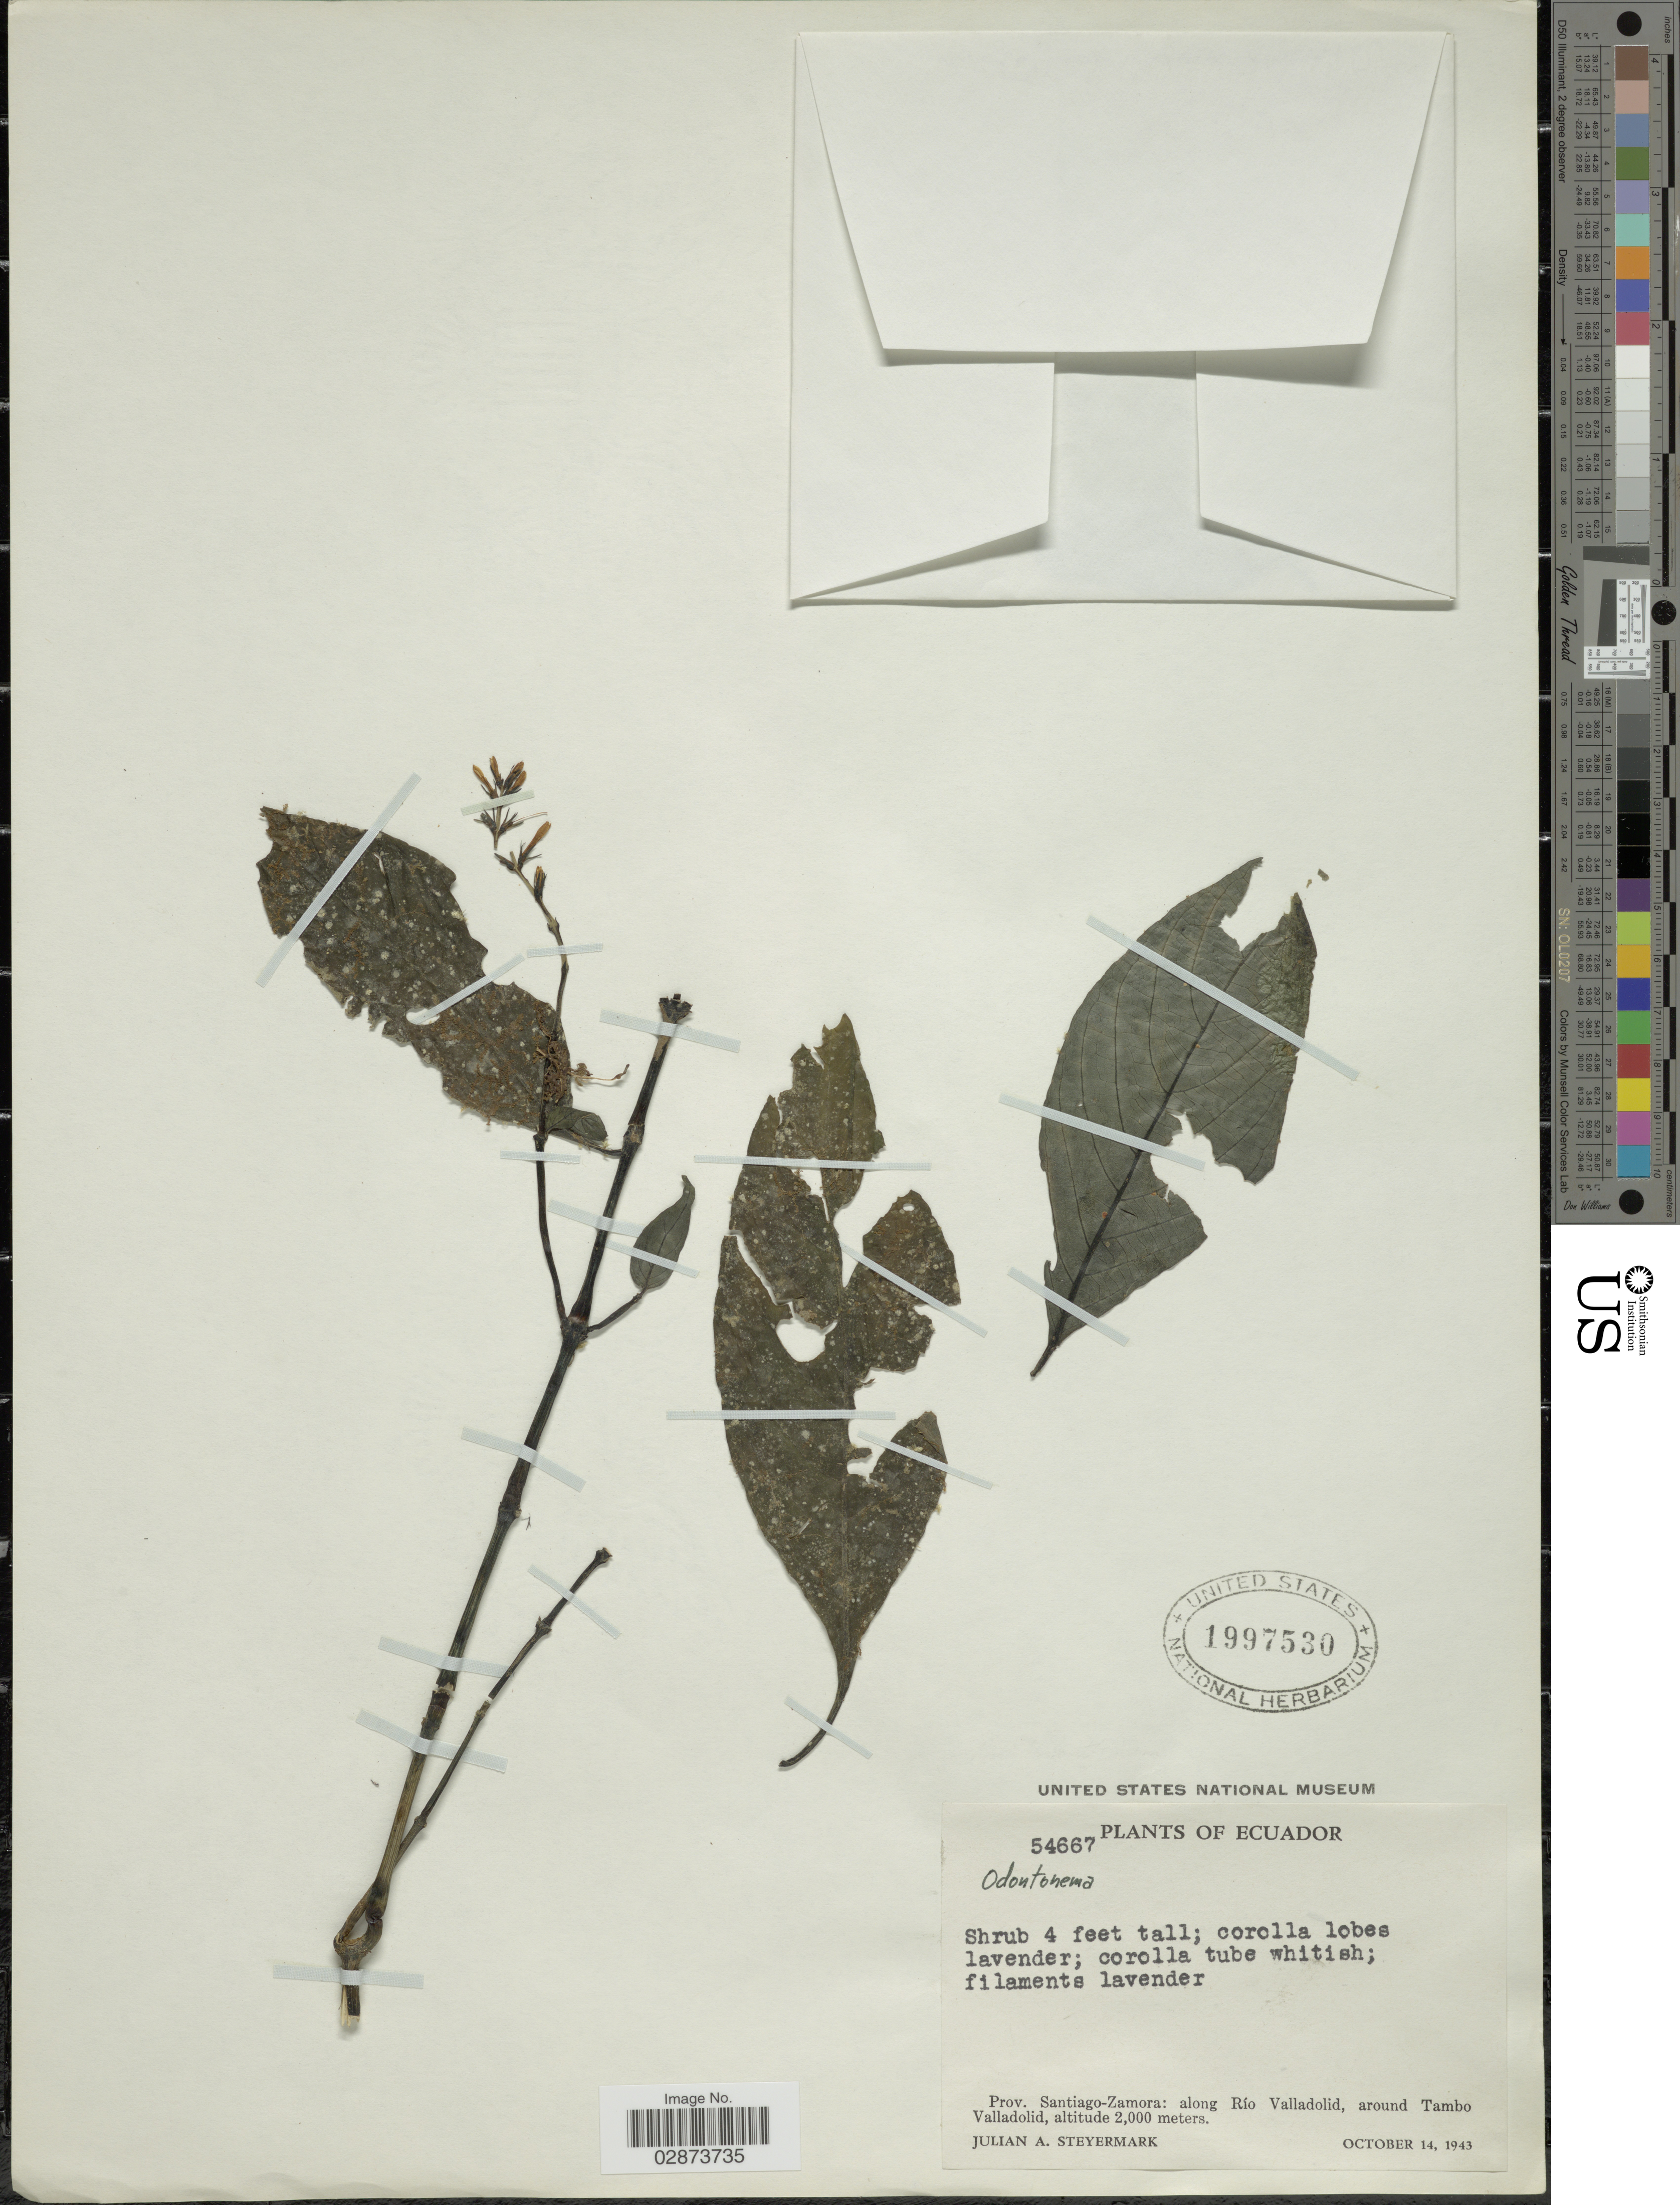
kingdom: Plantae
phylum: Tracheophyta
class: Magnoliopsida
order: Lamiales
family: Acanthaceae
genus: Odontonema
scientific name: Odontonema sp.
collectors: J. Steyermark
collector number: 54667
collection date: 1943-10-14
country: Ecuador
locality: Prov. Santiago-Zamora: along Río Valladolid, around Tambo Valladolid.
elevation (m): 2000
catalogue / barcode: US 1997530